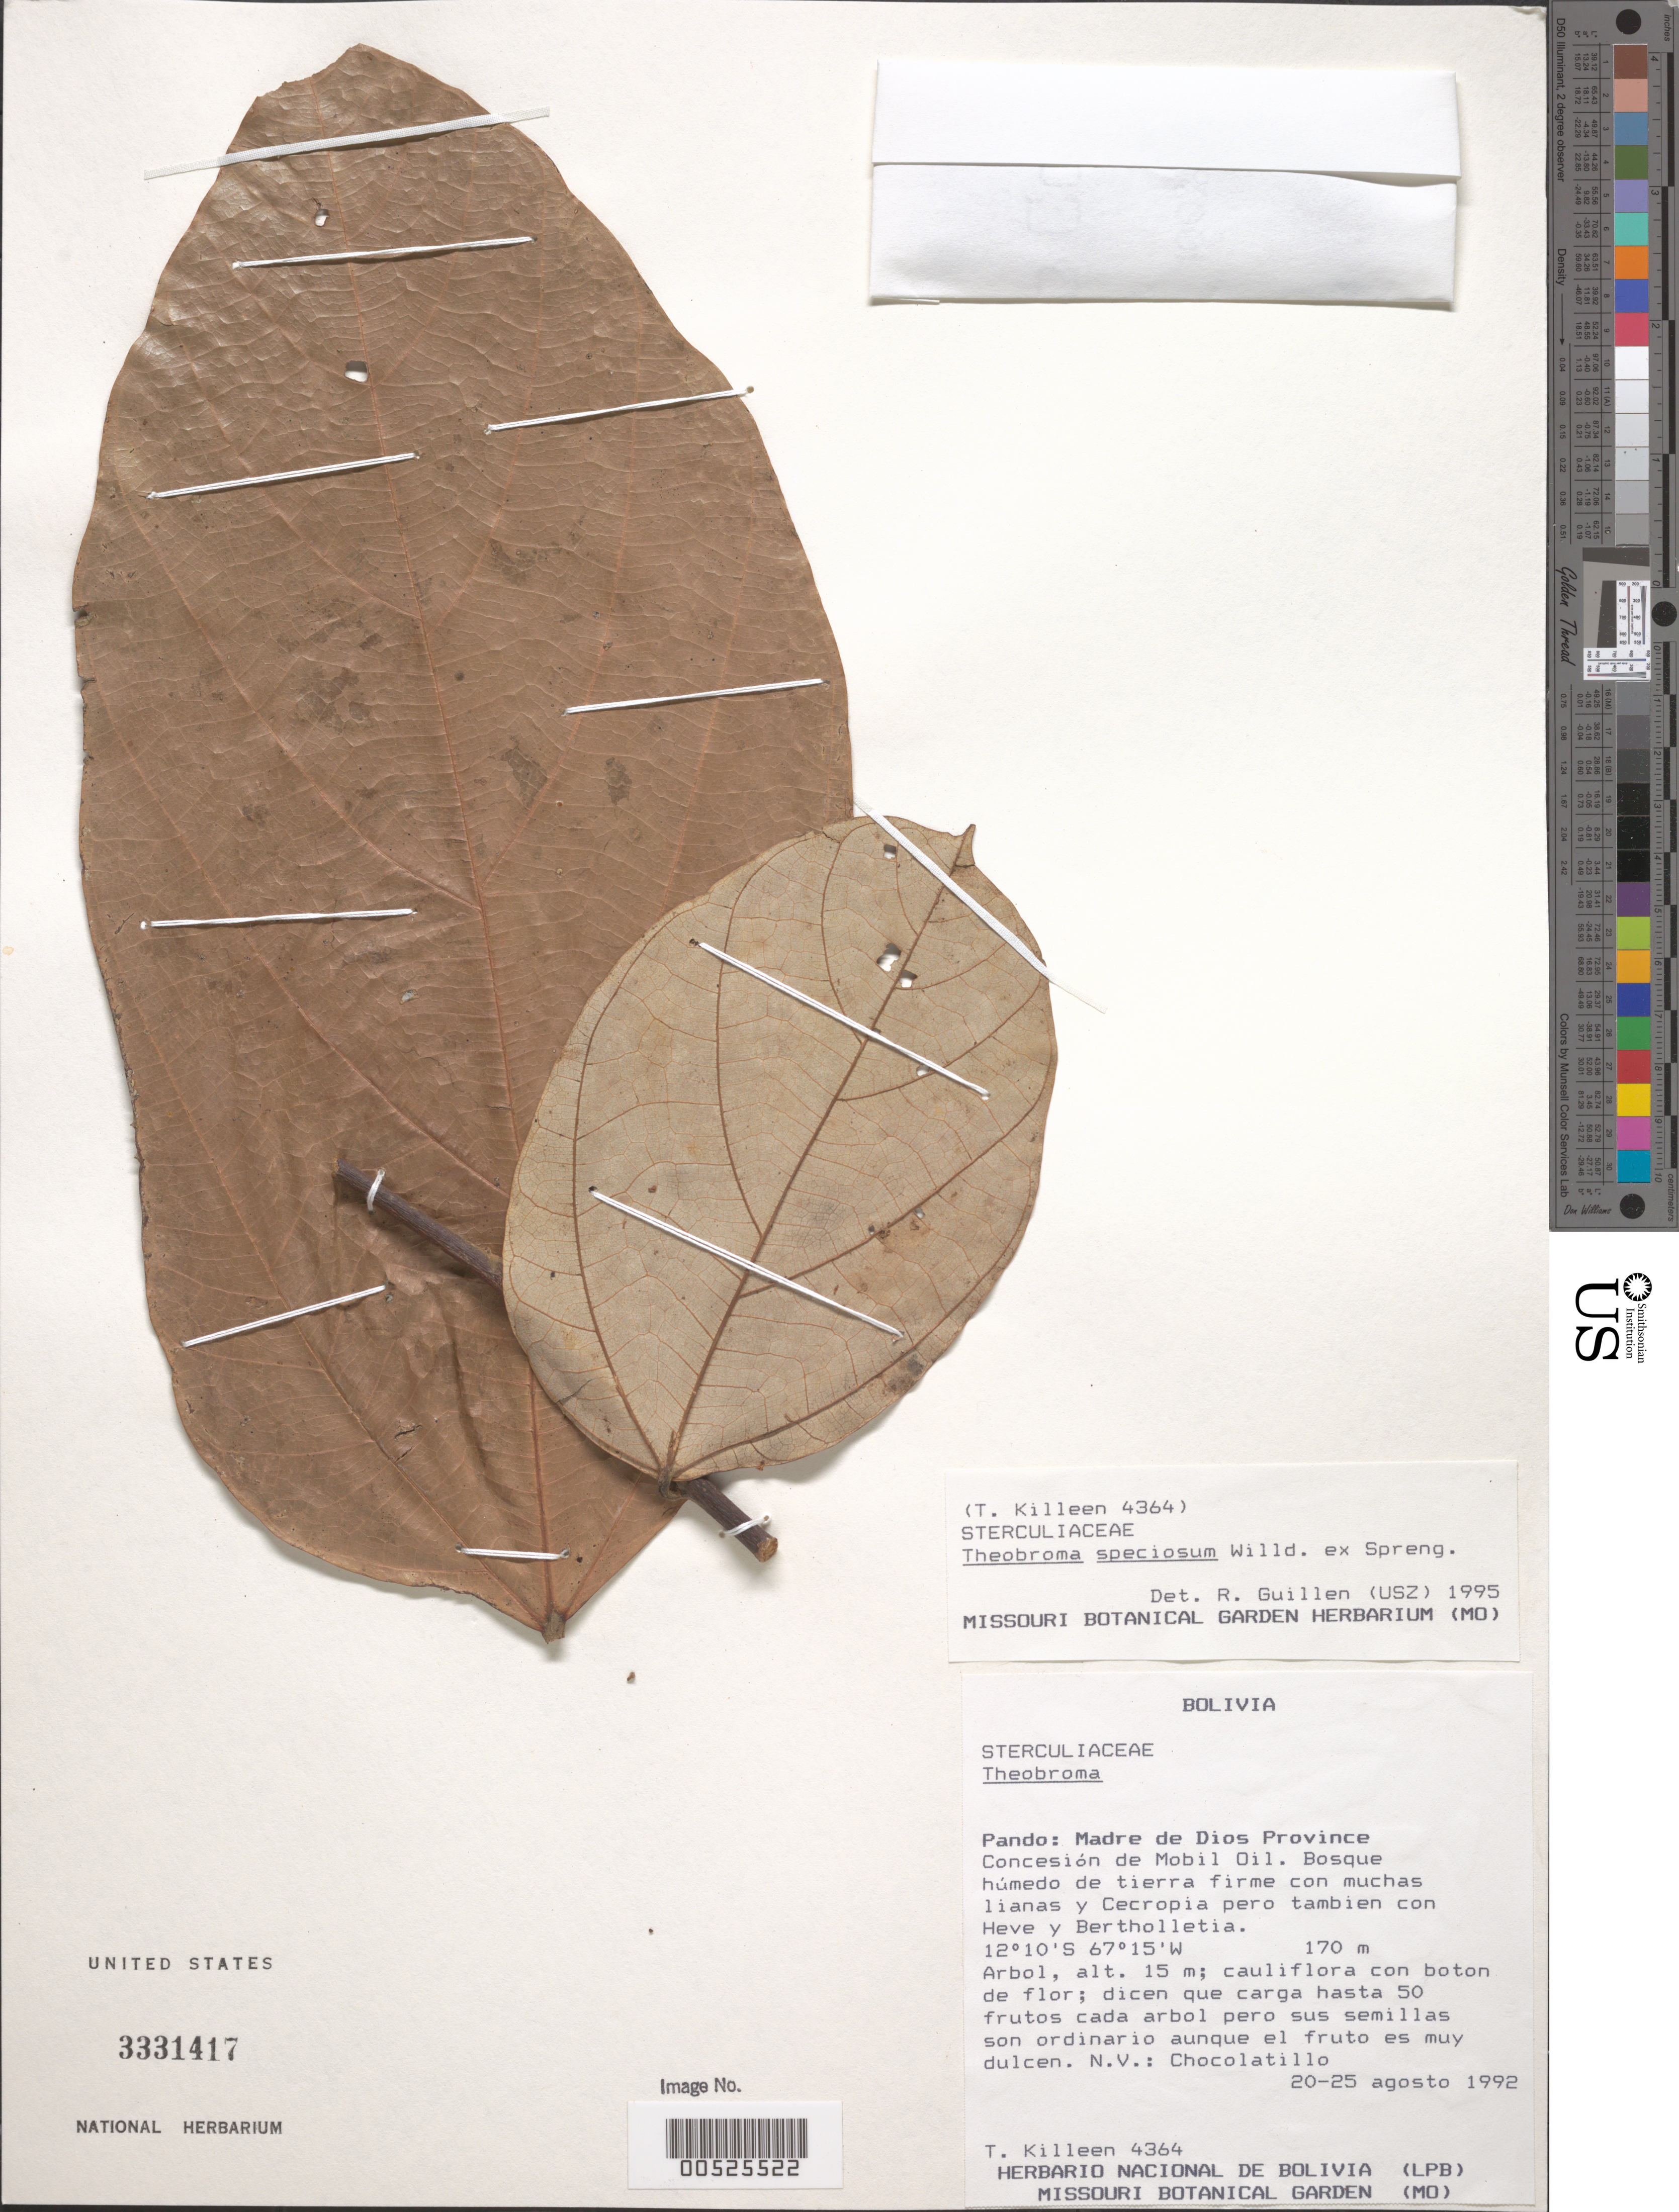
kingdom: Plantae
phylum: Tracheophyta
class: Magnoliopsida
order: Malvales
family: Malvaceae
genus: Theobroma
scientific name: Theobroma speciosum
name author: Willd. ex Spreng.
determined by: Guillén Villarroel, René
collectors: T. Killeen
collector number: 4364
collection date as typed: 20 Aug 1992 to 25 Aug 1992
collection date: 1992-08-20/1992-08-25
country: Bolivia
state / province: Pando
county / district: Madre de Dios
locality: Concesión de Mobil Oil.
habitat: Bosque húmedo de terra firme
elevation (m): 170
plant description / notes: Common name: Chocolatillo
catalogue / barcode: US 3331417